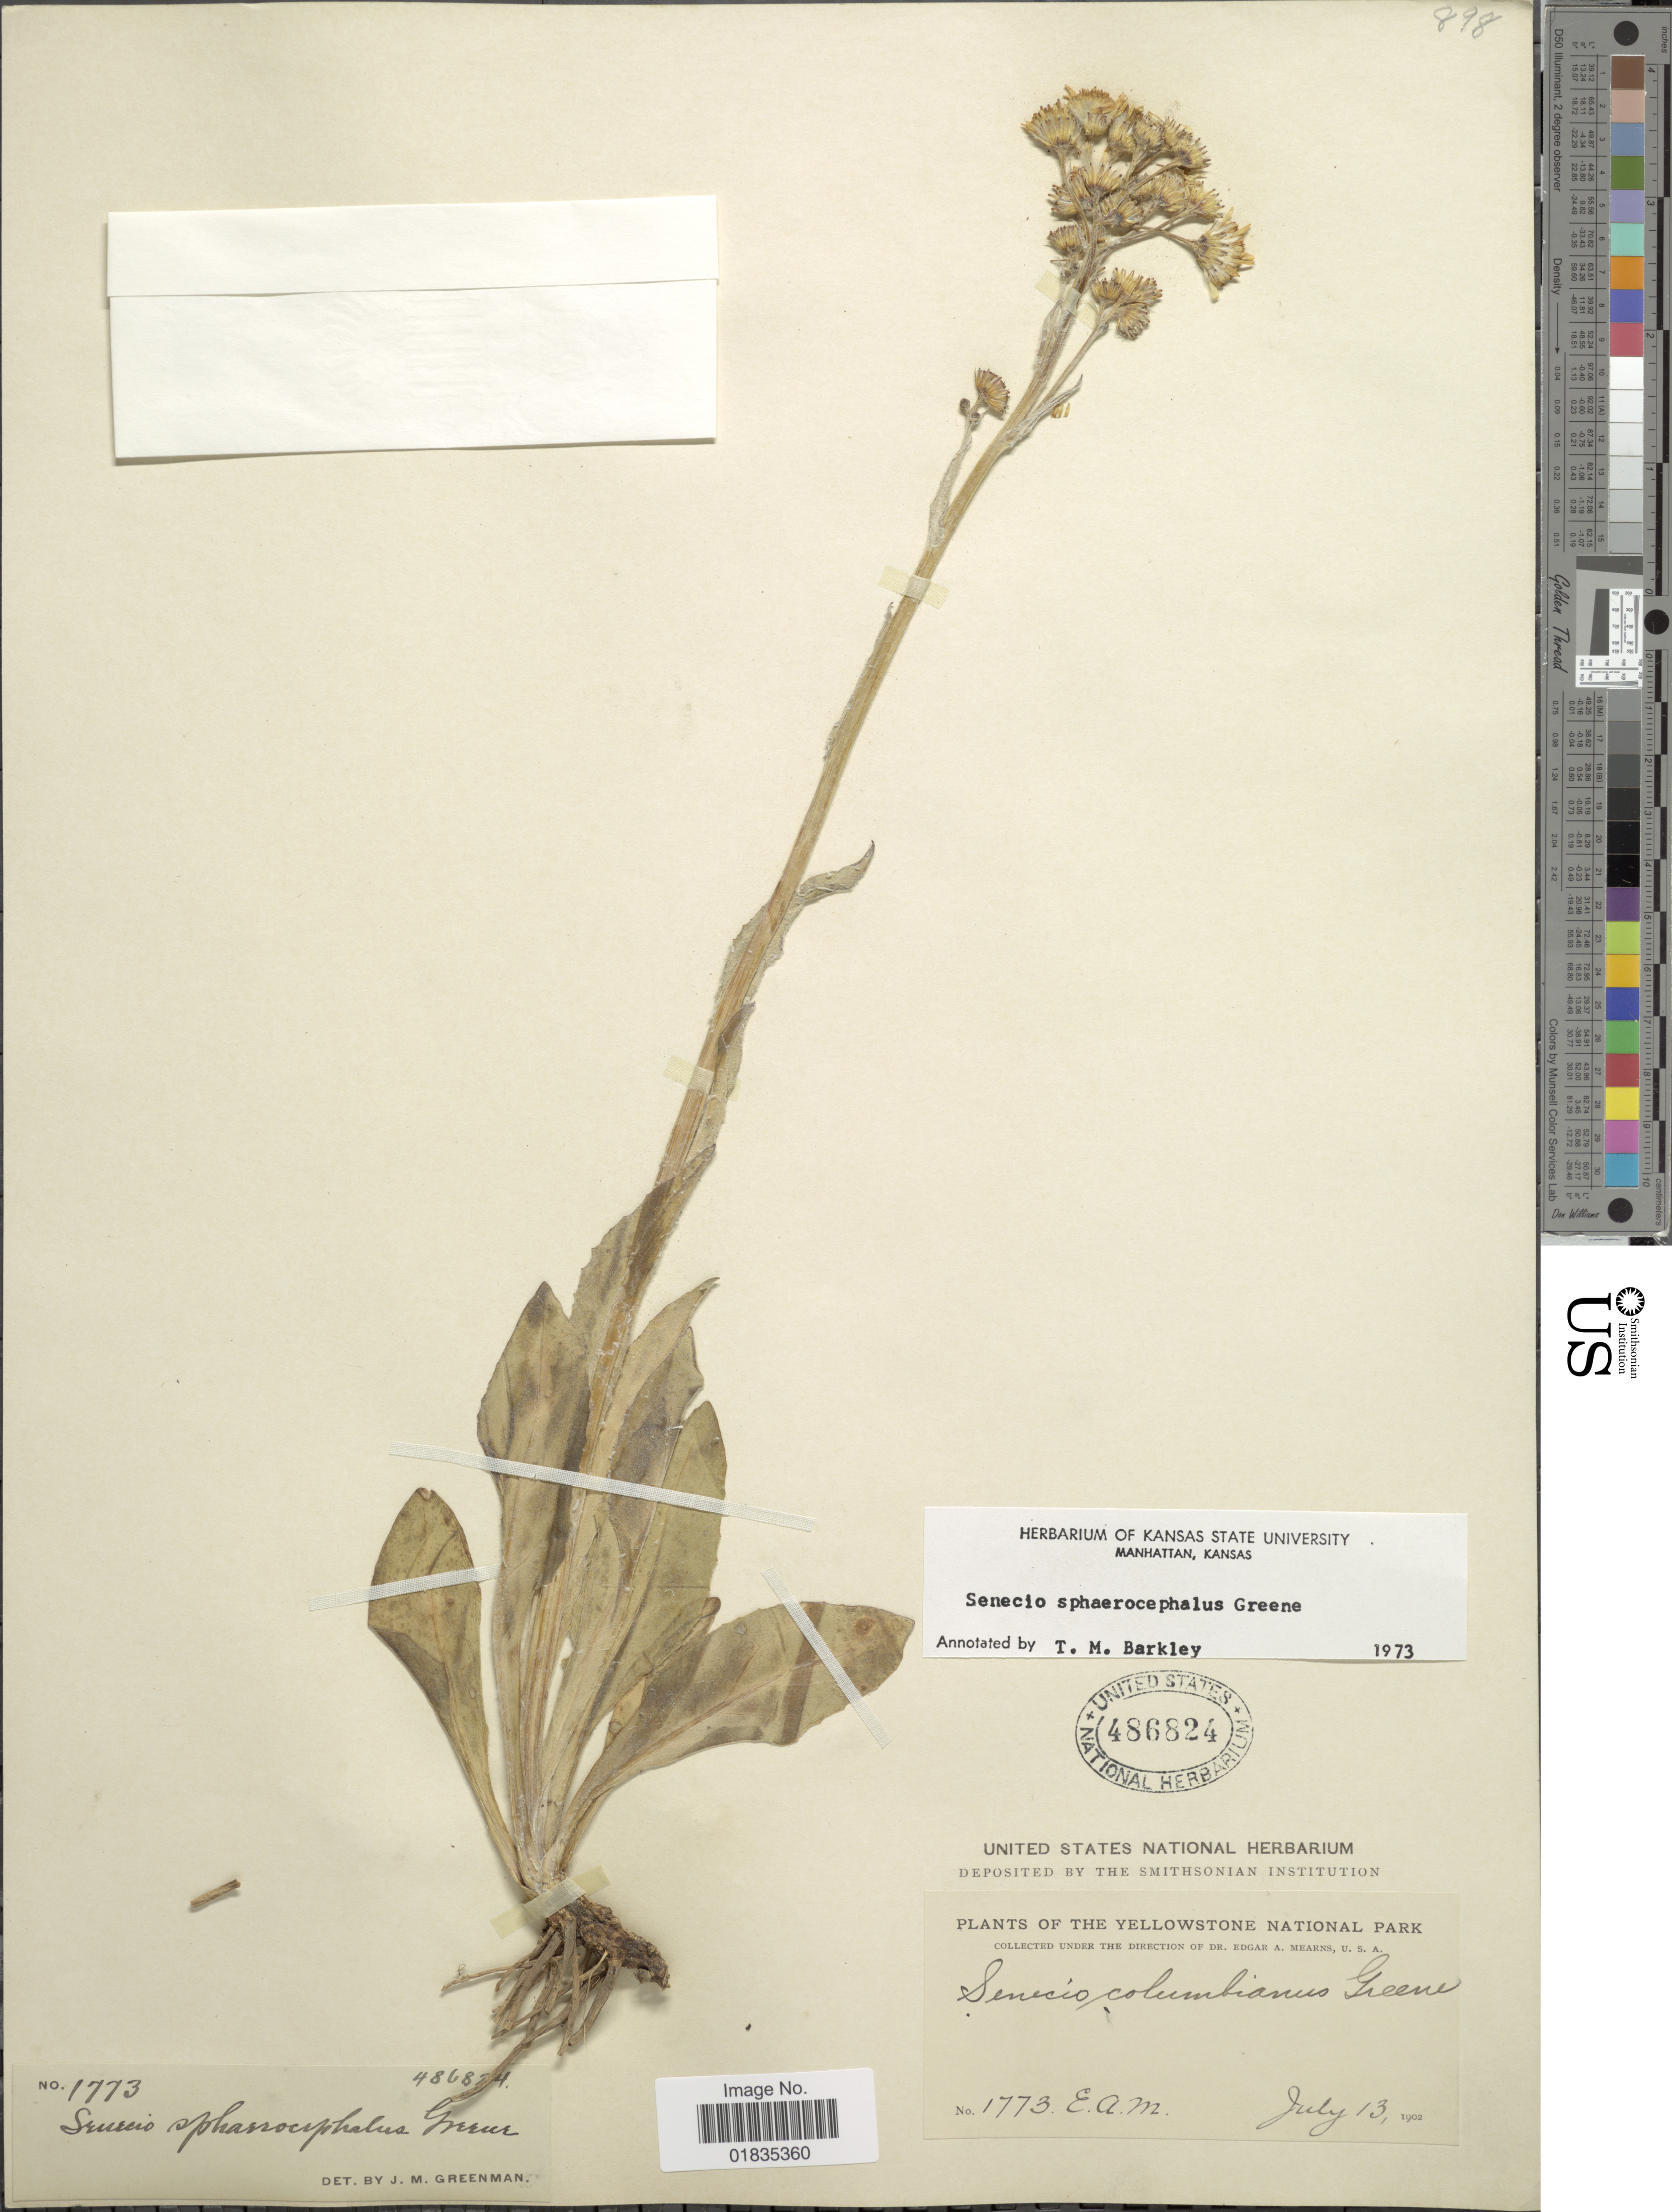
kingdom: Plantae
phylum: Tracheophyta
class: Magnoliopsida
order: Asterales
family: Asteraceae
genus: Senecio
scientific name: Senecio sphaerocephalus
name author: Greene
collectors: E. A. Mearns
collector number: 1773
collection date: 1902-07-13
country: United States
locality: Yellowstone National Park.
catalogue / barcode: US 486824